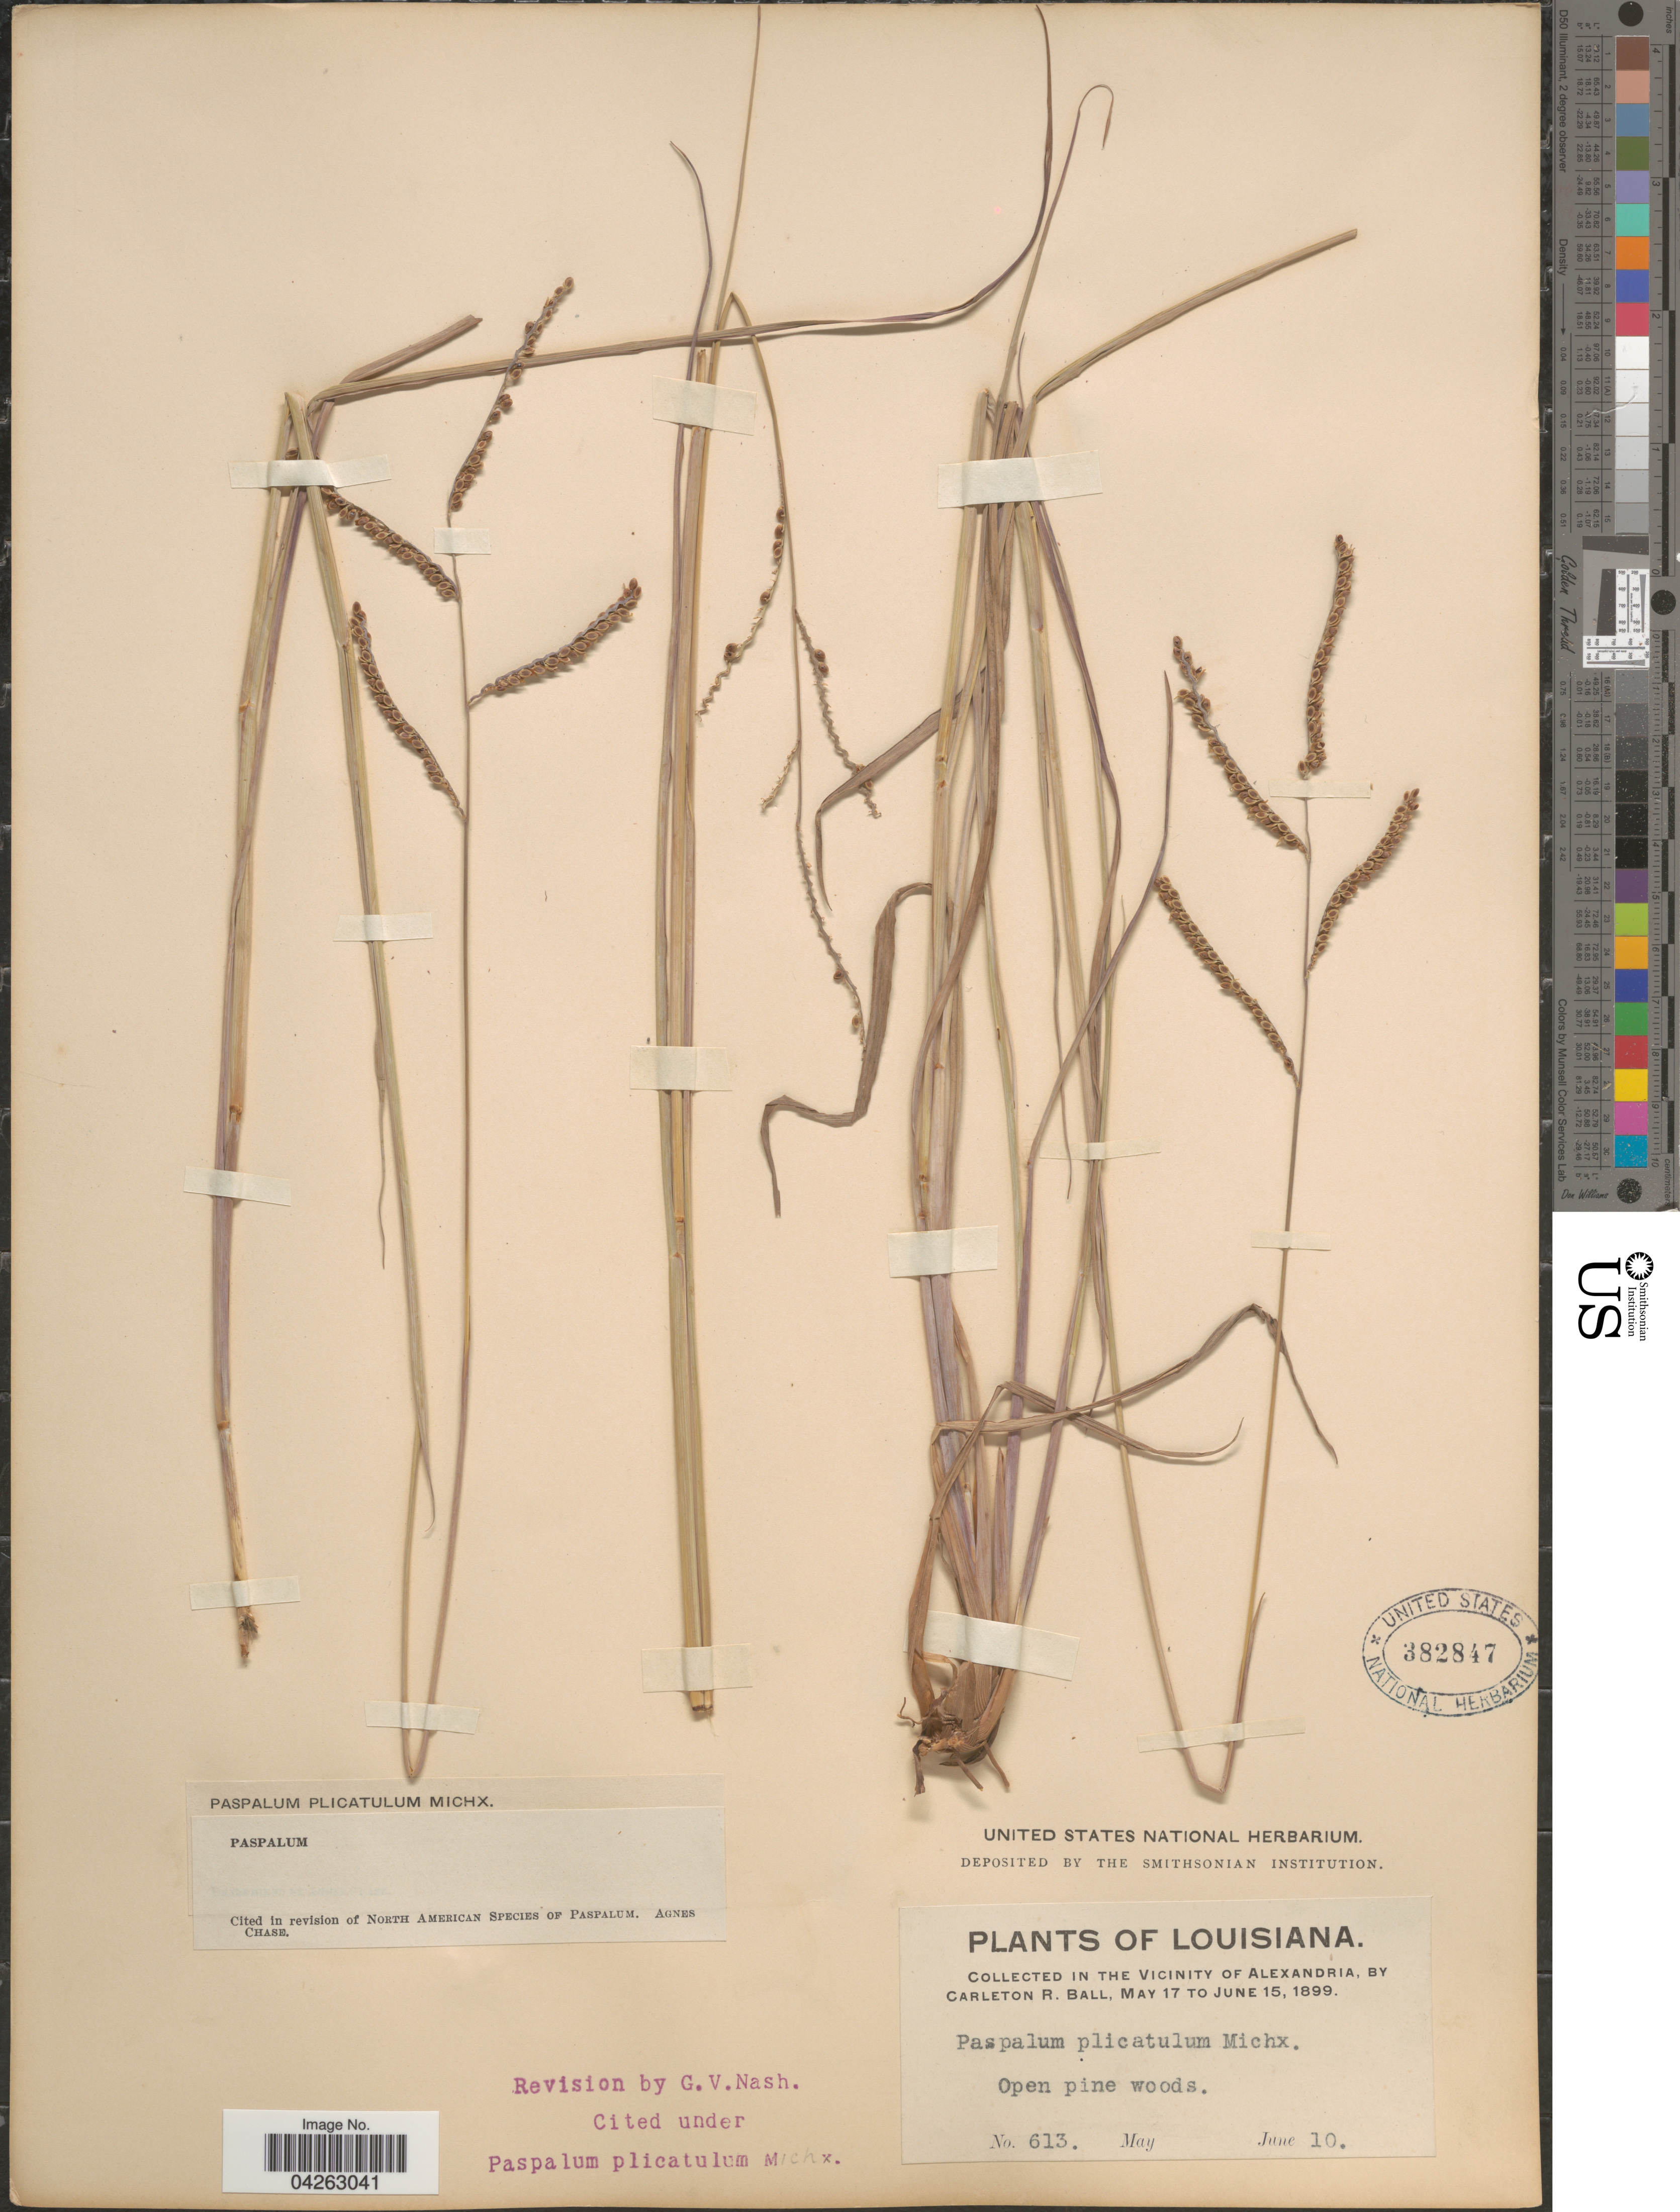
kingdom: Plantae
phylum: Tracheophyta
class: Liliopsida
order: Poales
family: Poaceae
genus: Paspalum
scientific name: Paspalum plicatulum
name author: Michx.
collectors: C. R. Ball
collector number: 613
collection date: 1899-06-10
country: United States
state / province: Louisiana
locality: In the Vicinity of Alexandria.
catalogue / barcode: US 382847